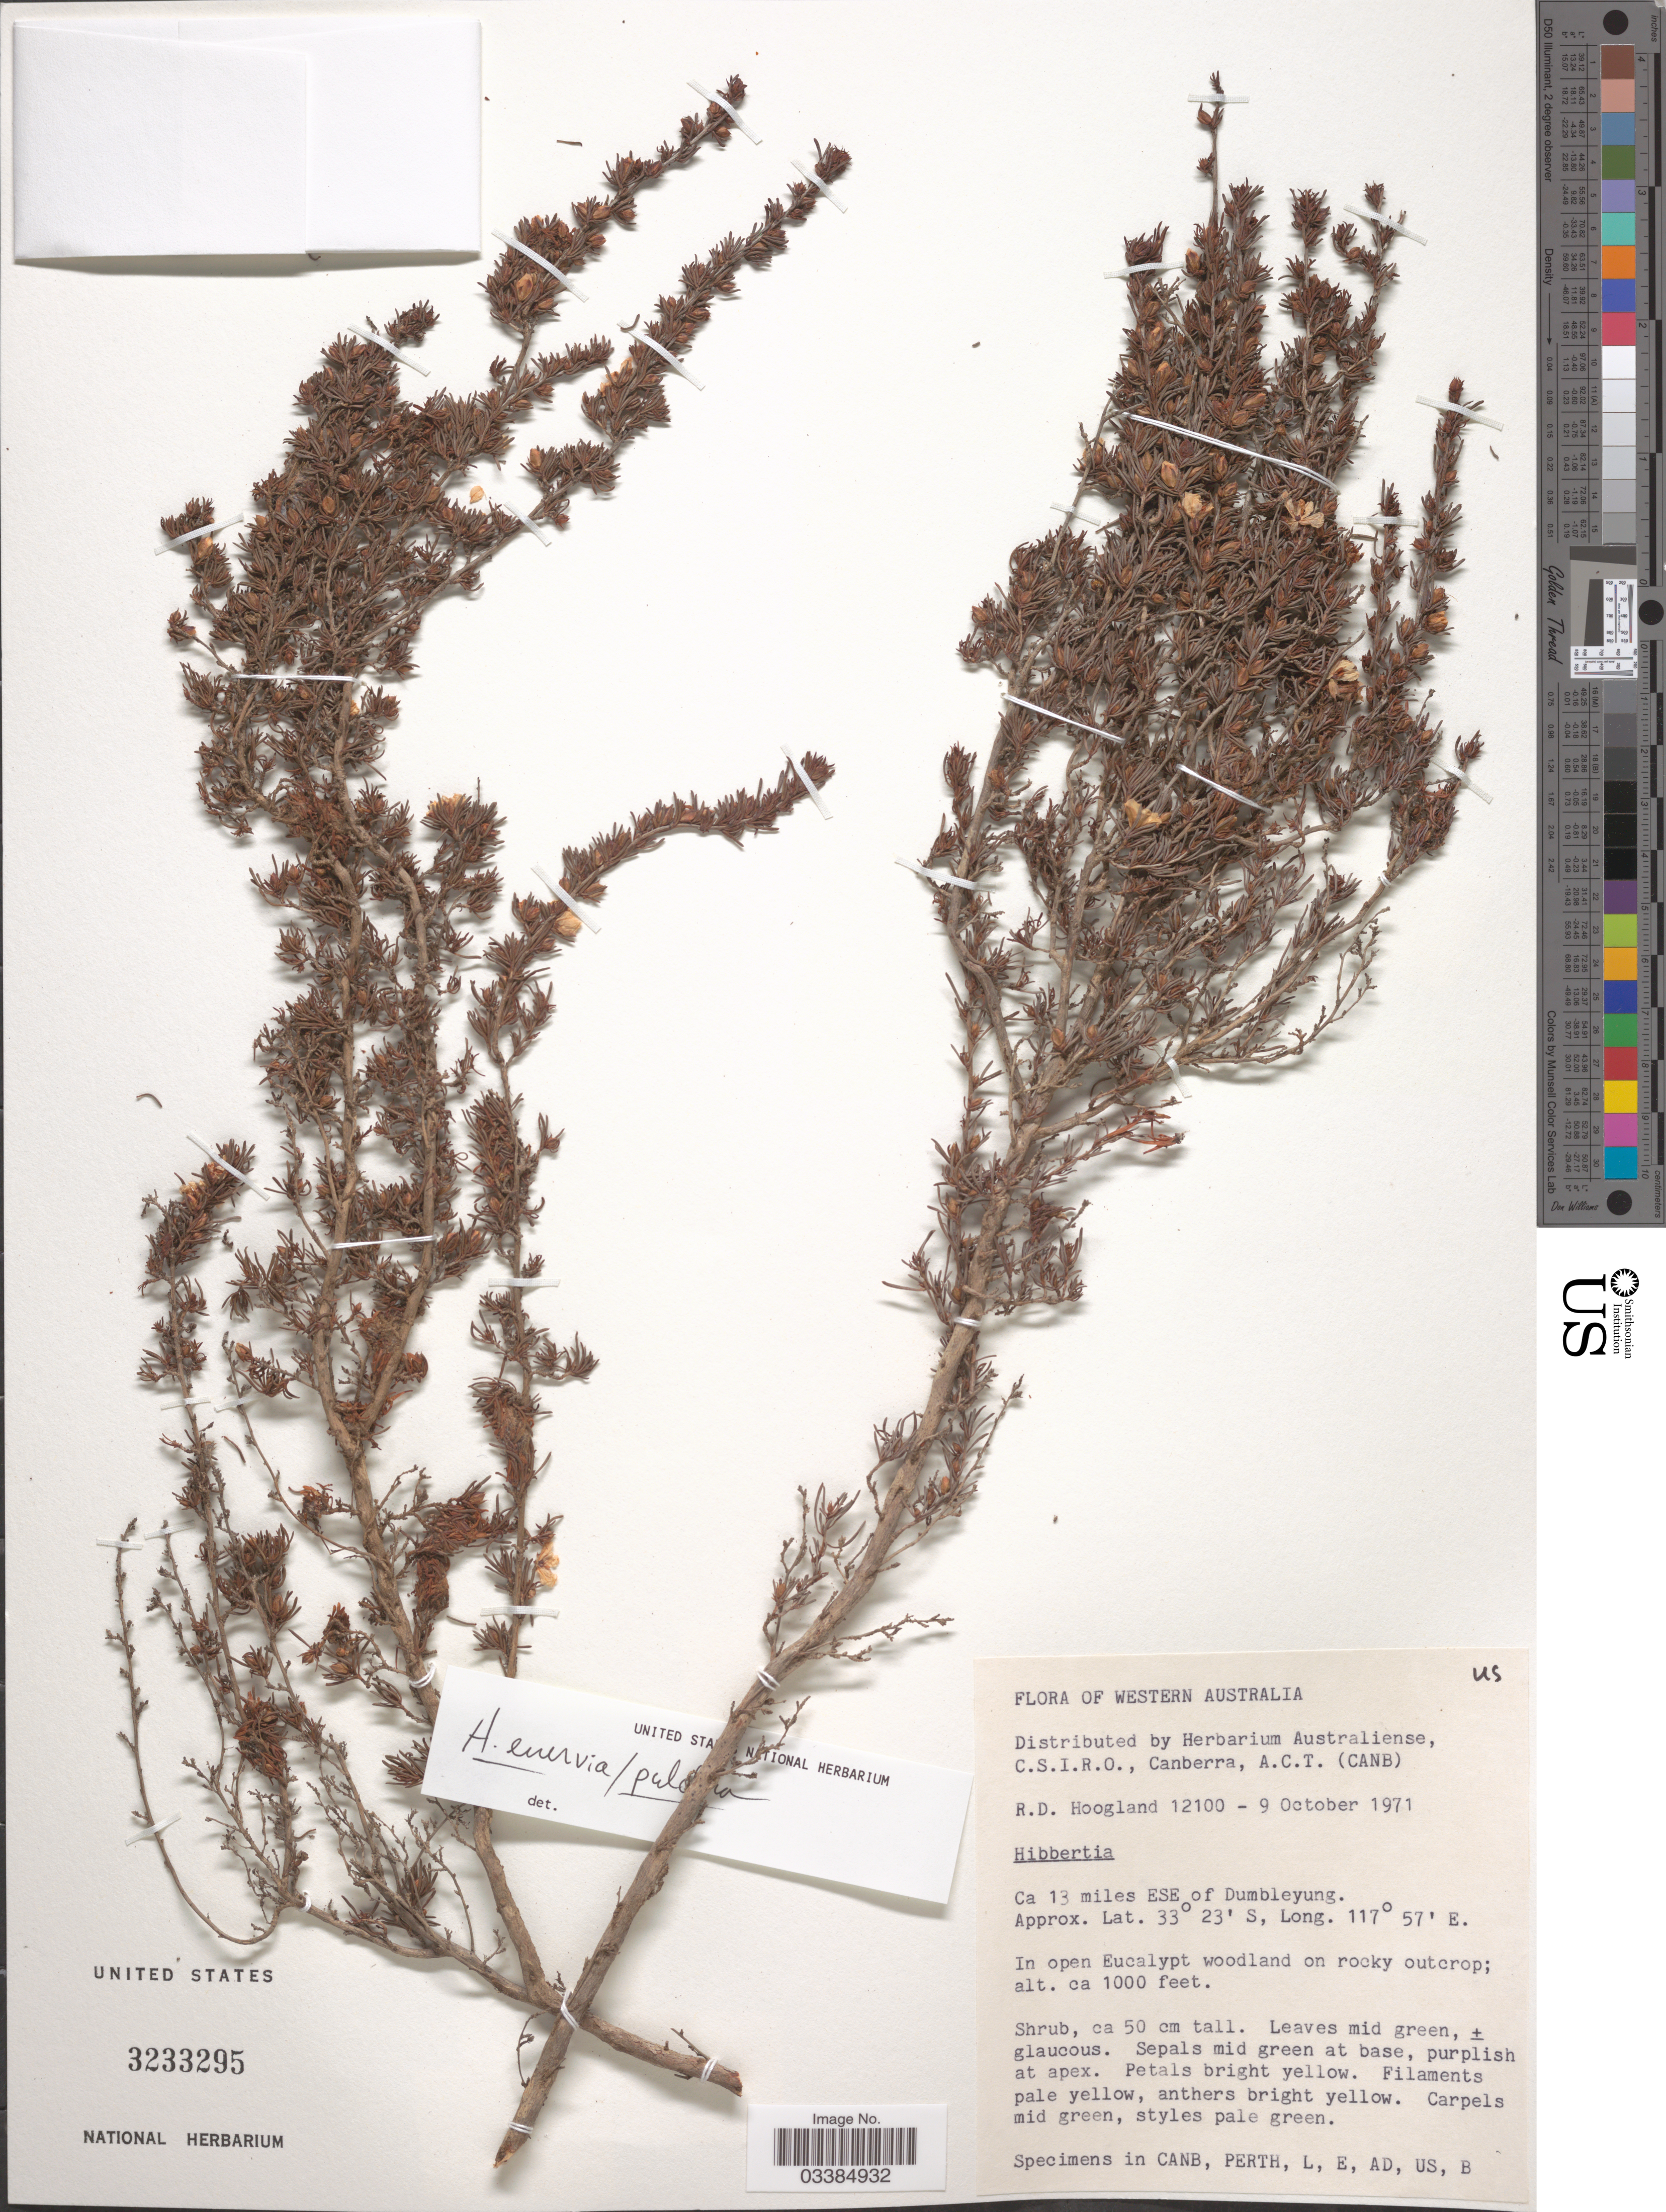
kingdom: Plantae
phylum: Tracheophyta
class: Magnoliopsida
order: Dilleniales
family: Dilleniaceae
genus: Hibbertia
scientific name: Hibbertia enervia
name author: (DC.) Hoogland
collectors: R. D. Hoogland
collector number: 12100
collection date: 1971-10-09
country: Australia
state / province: Western Australia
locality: Ca 13 miles ESE of Dumbleyung.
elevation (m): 305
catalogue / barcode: US 3233295